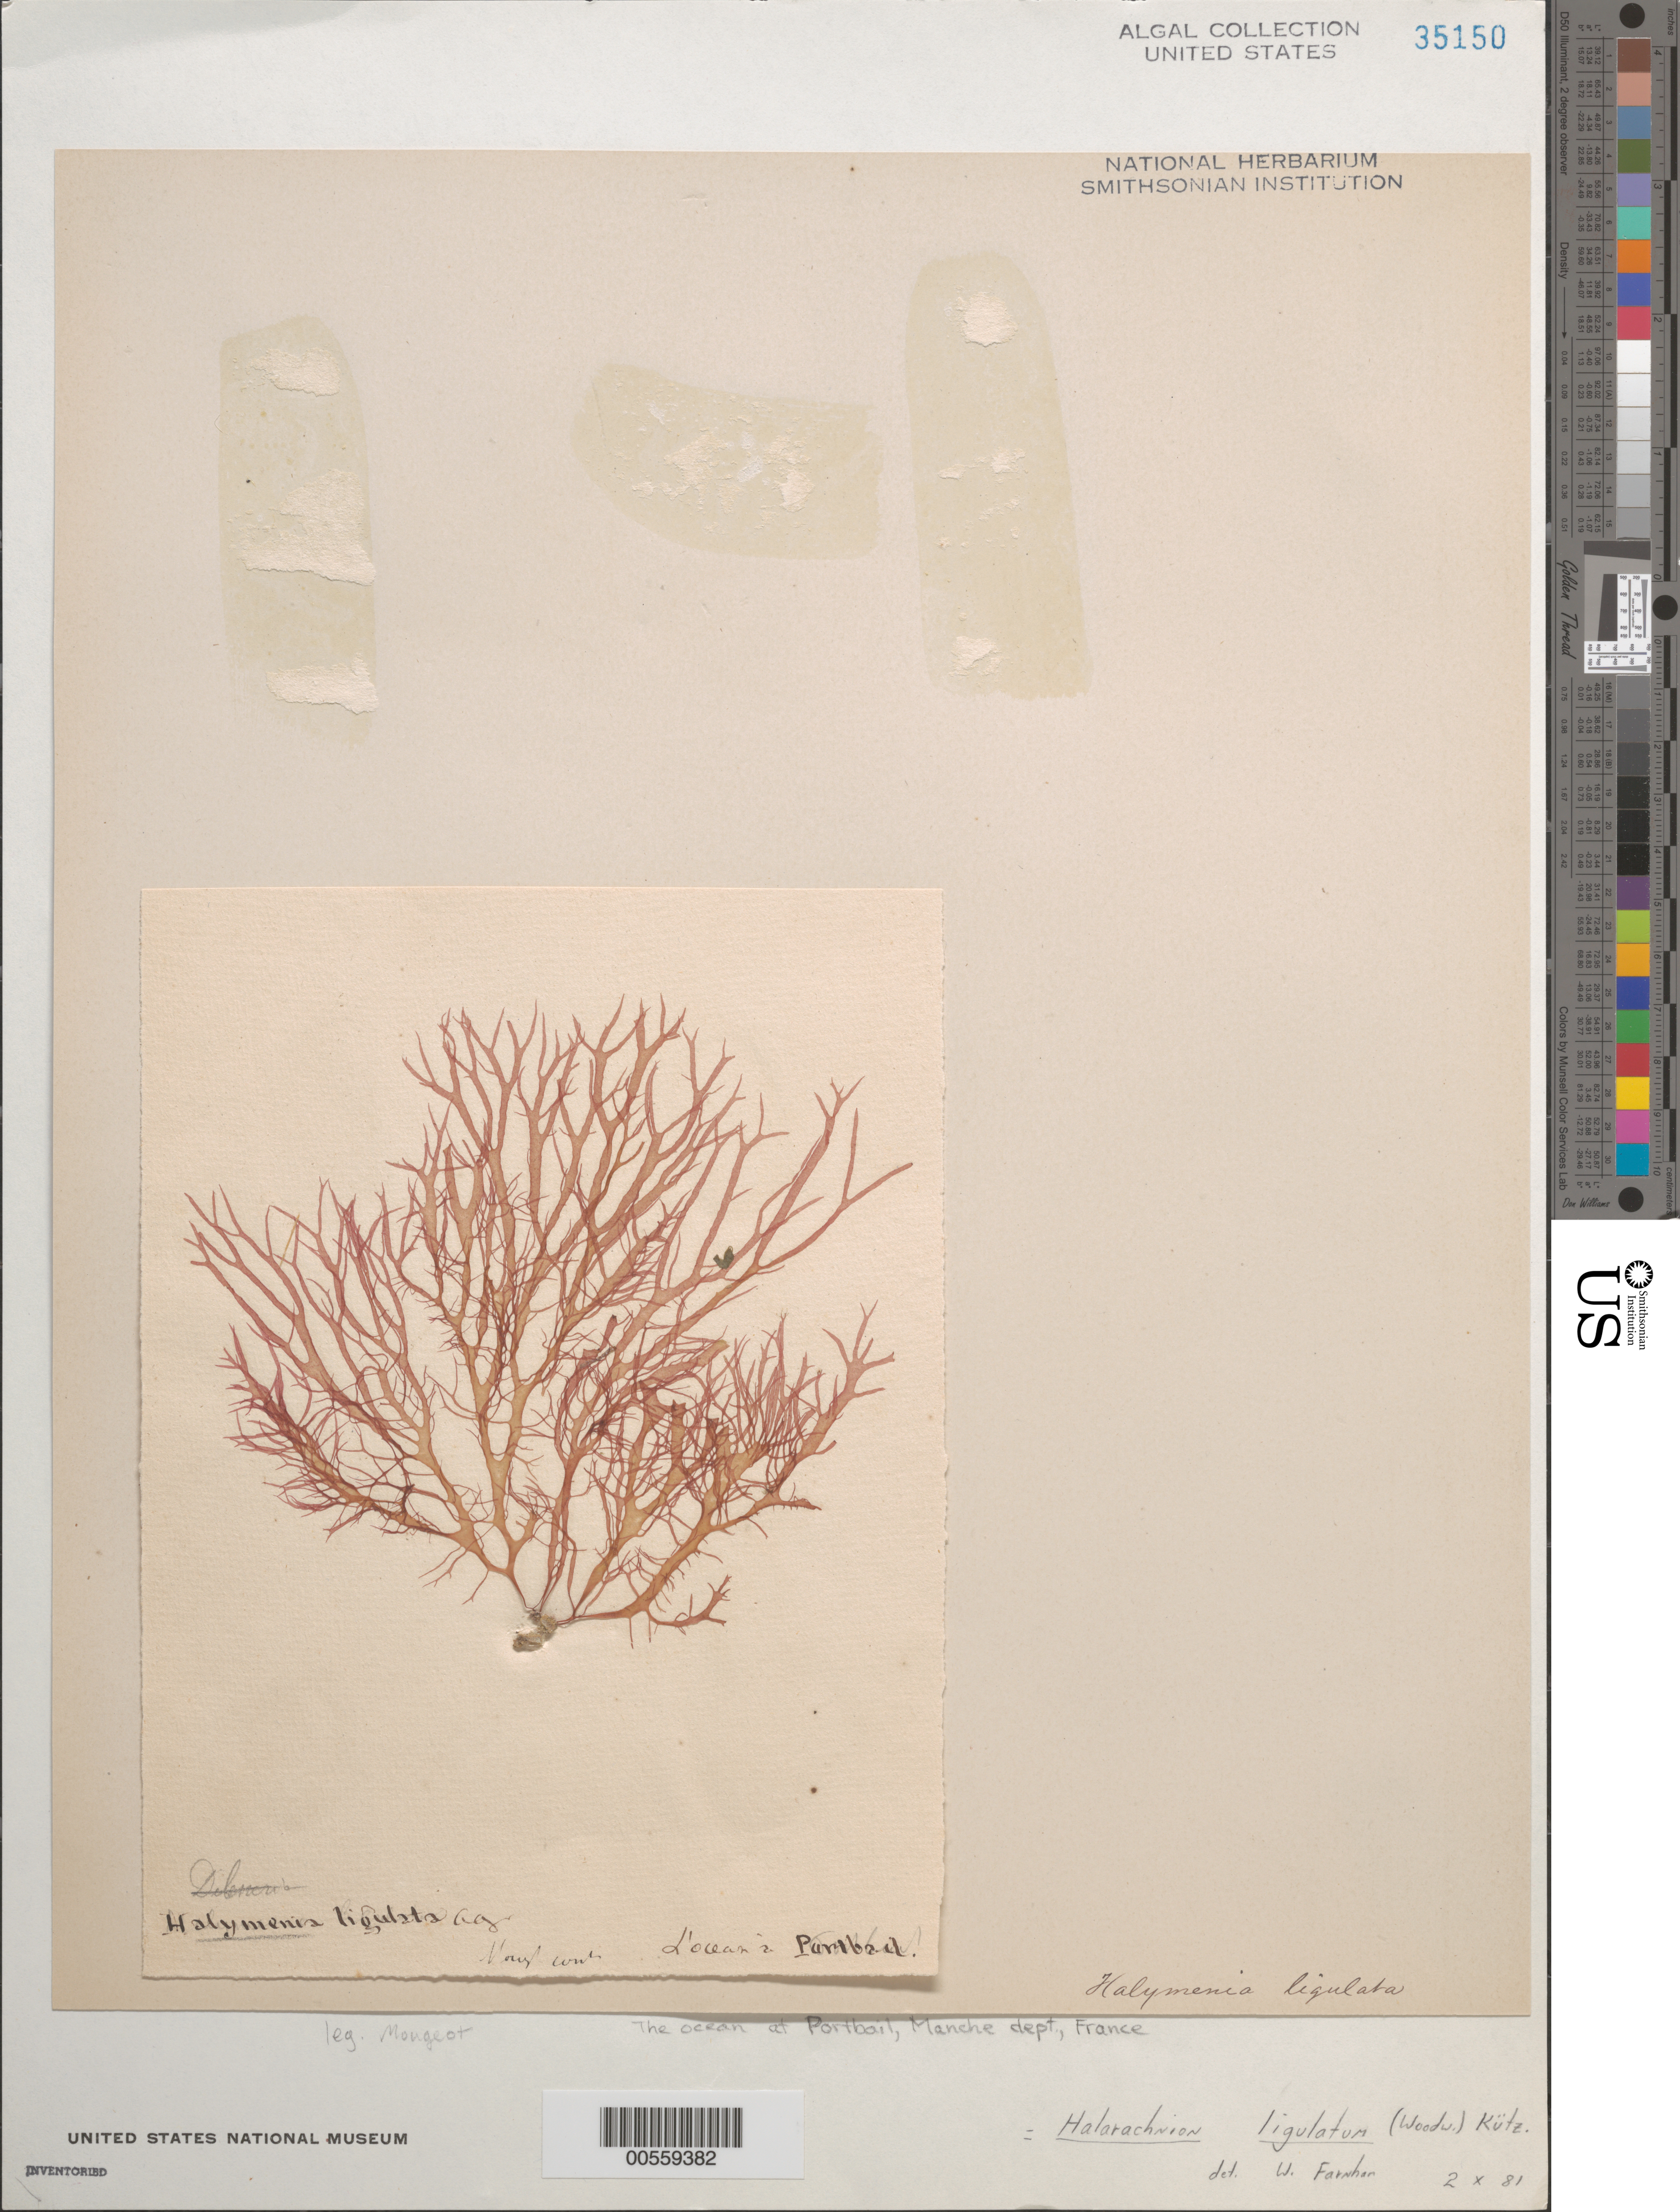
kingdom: Plantae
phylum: Rhodophyta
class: Florideophyceae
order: Gigartinales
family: Furcellariaceae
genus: Halarachnion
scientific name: Halarachnion ligulatum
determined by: Farnham, W. F.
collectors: J. Mougeot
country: France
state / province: Normandie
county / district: Manche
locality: Portbail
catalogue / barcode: US 35150